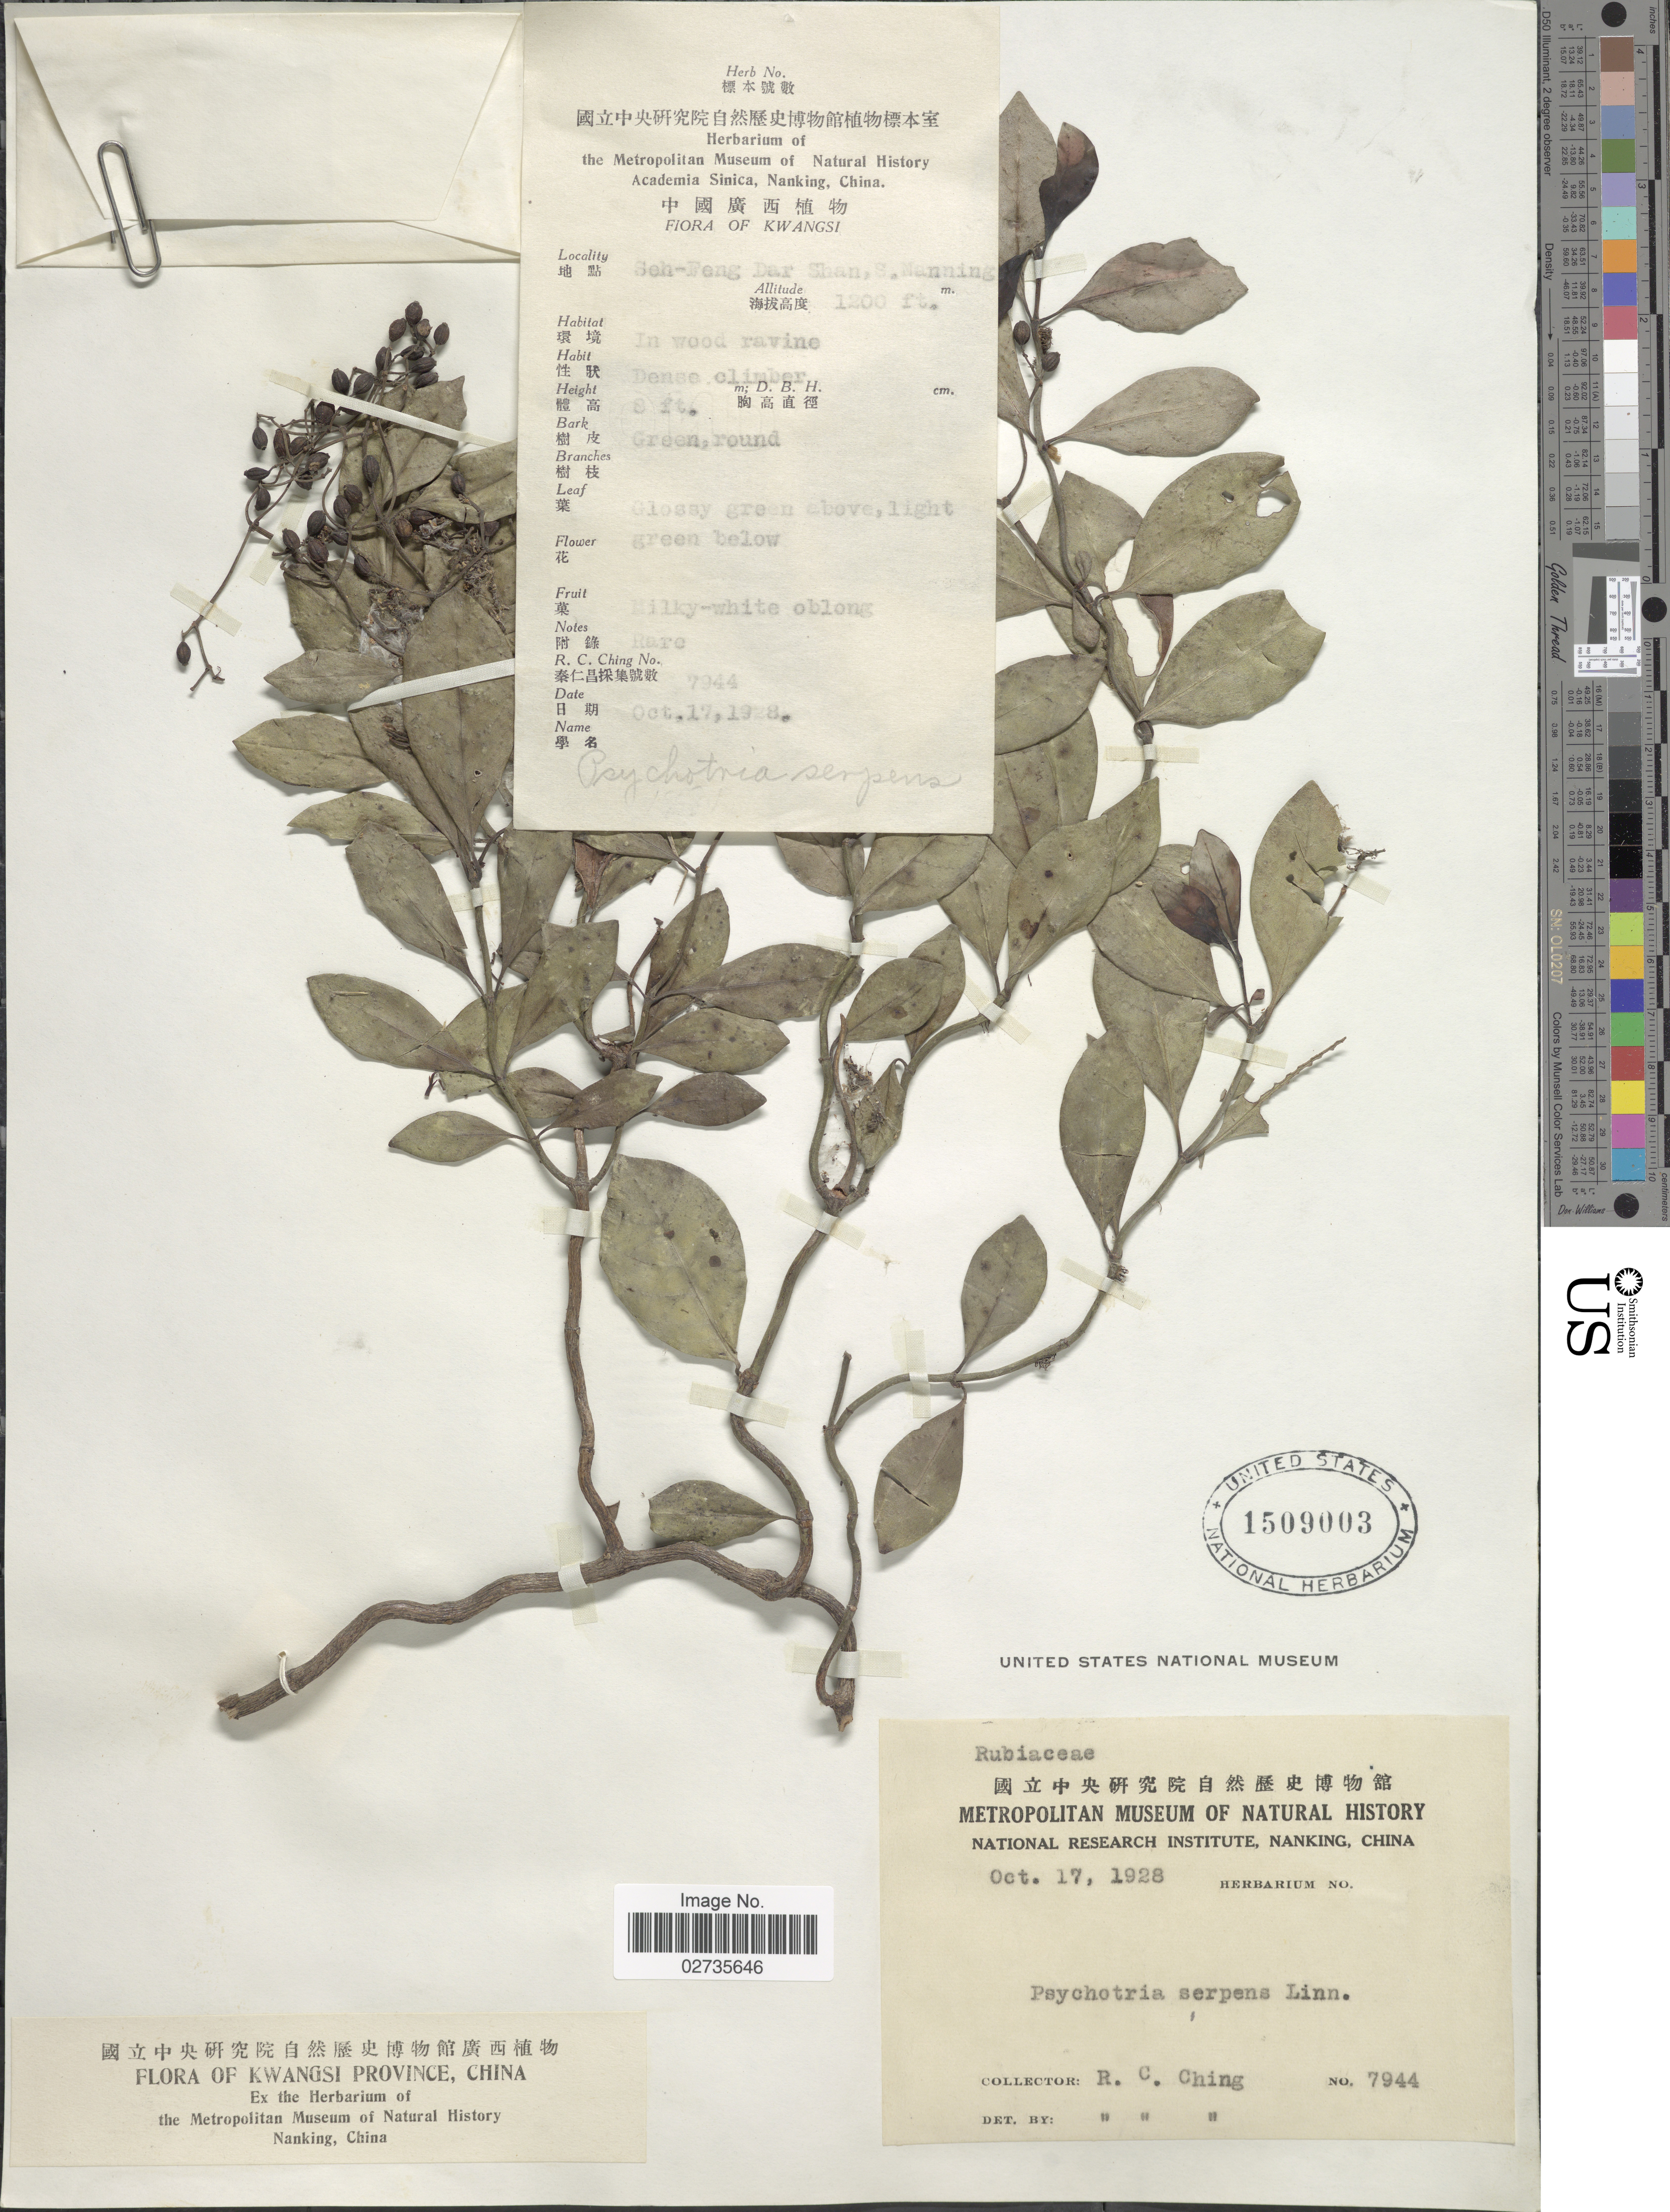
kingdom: Plantae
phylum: Tracheophyta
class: Magnoliopsida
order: Gentianales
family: Rubiaceae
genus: Psychotria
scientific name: Psychotria serpens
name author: L.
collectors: R. C. Ching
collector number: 7944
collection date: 1928-10-17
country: China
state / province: Guangxi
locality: Kwangsi Province, Seh-Feng Dar Shan, S.Nanning, In wood ravine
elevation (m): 366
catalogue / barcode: US 1509003